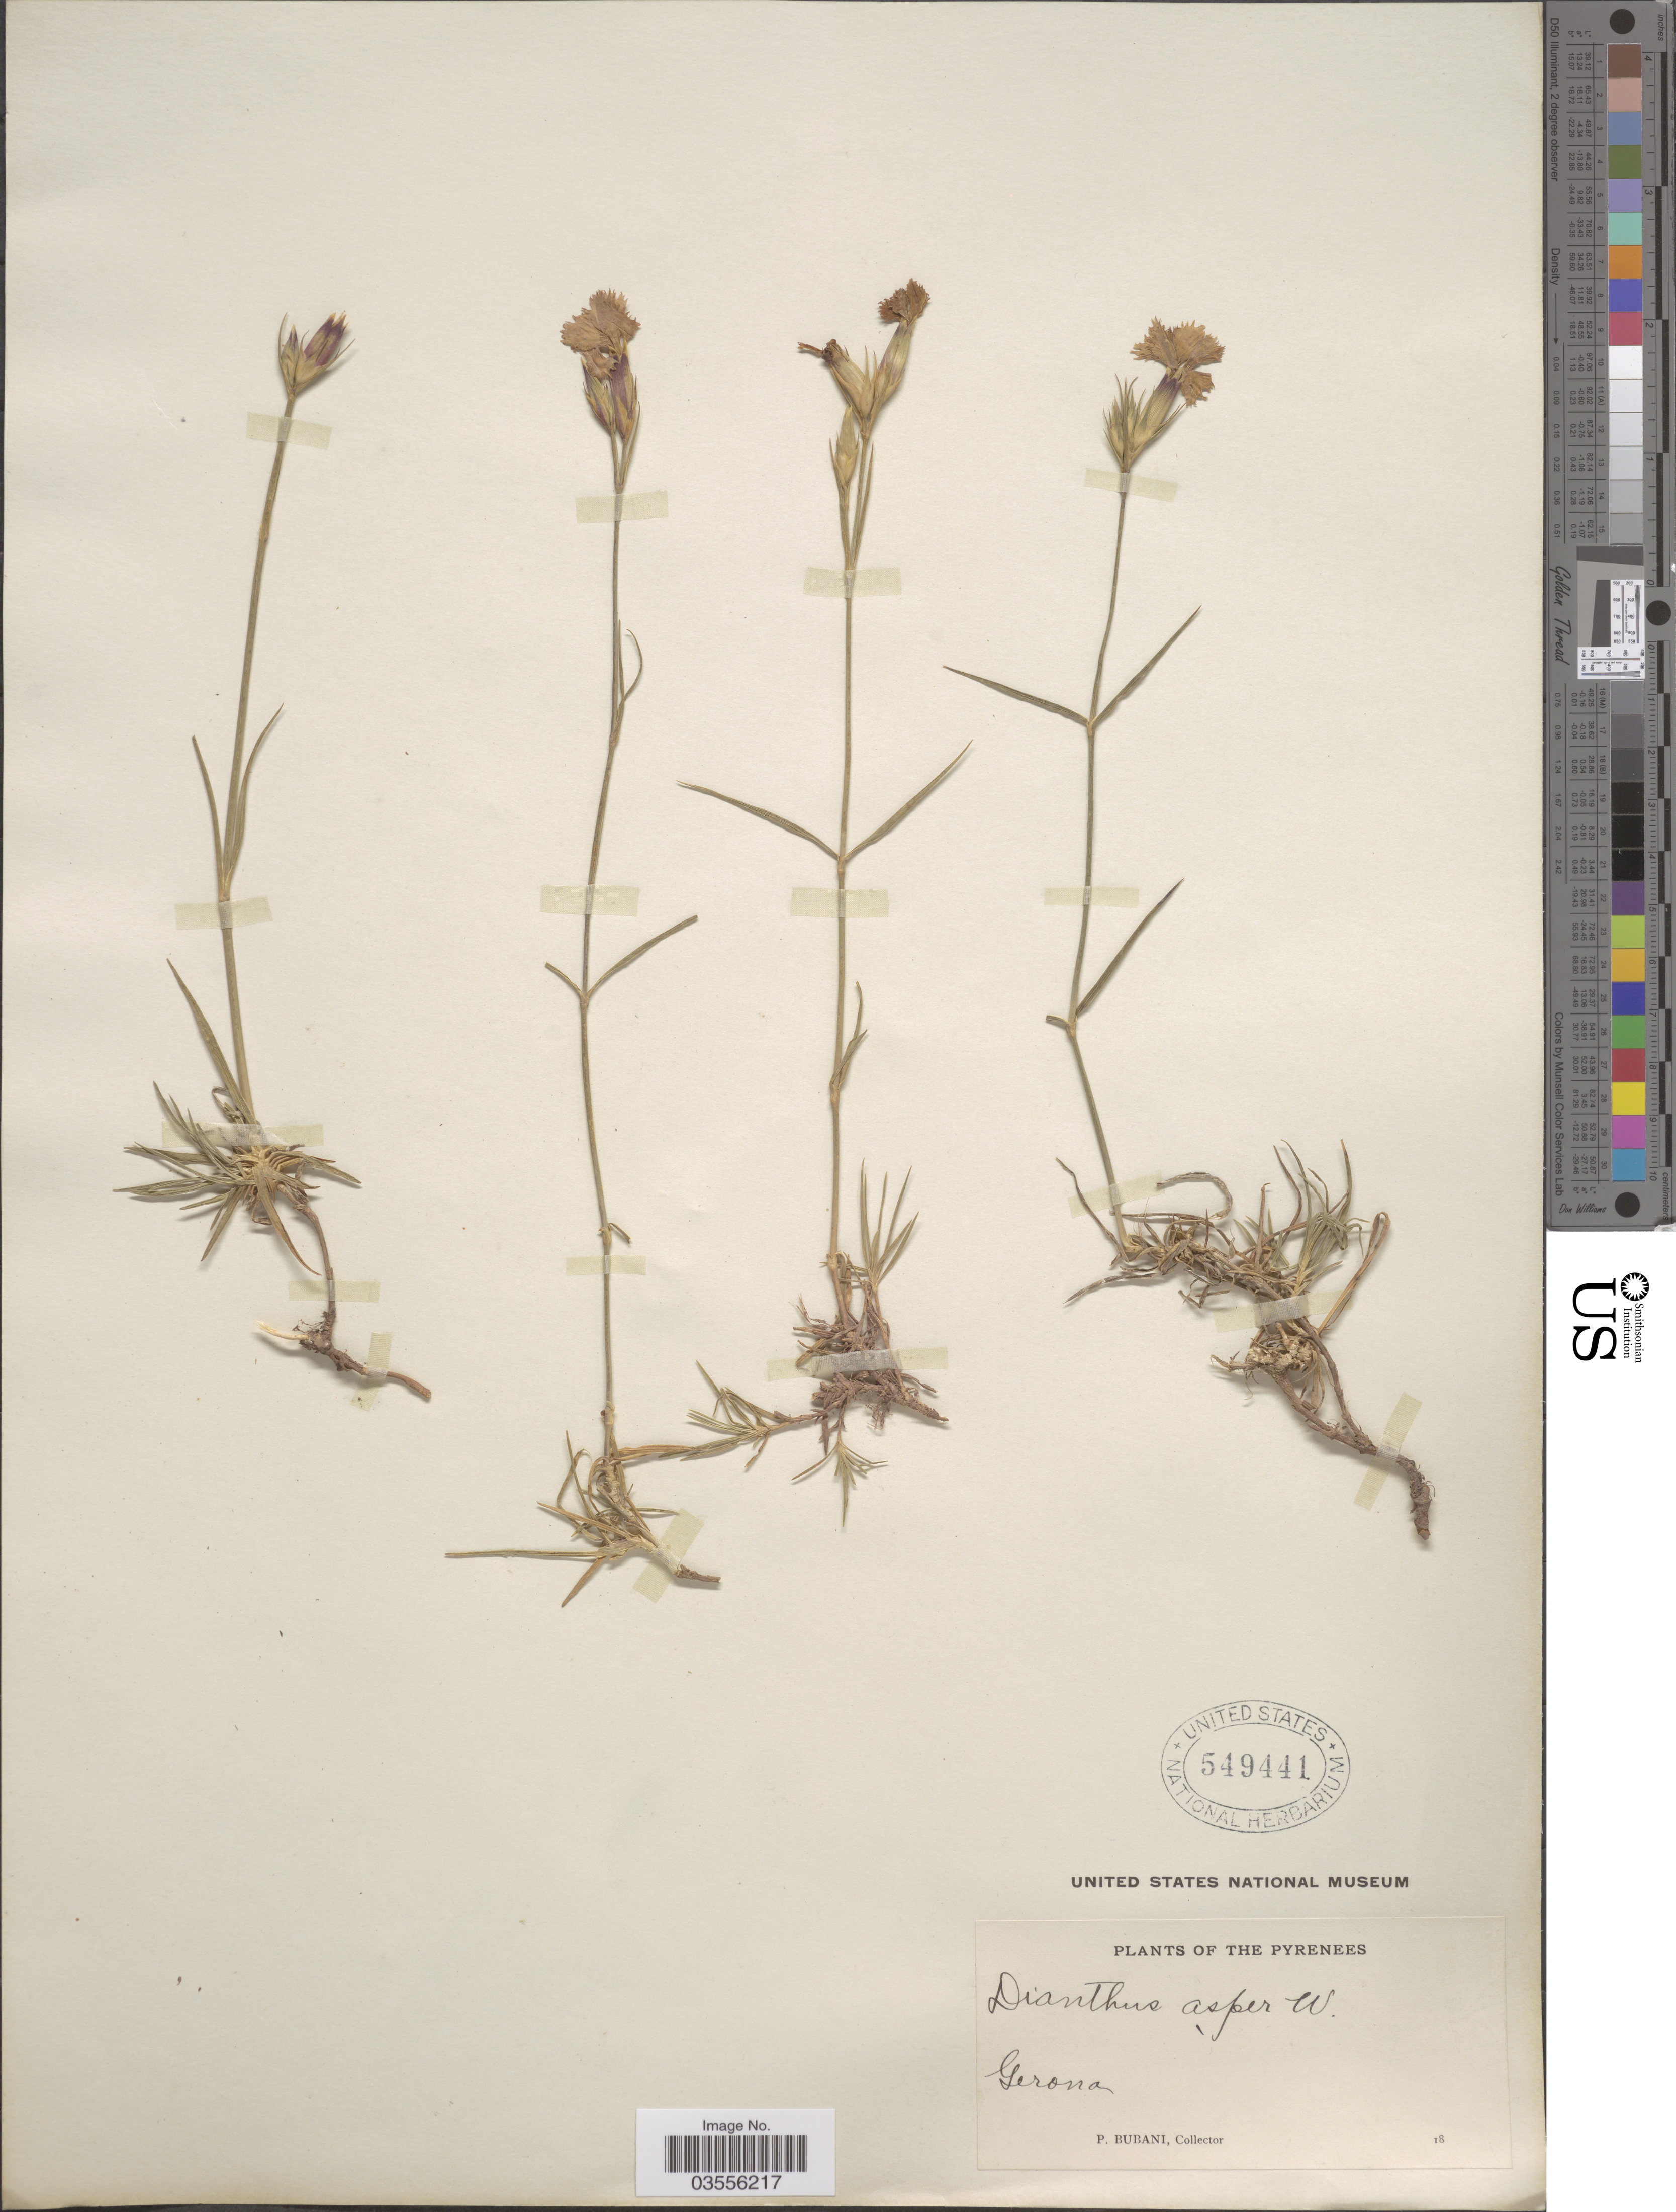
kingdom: Plantae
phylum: Tracheophyta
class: Magnoliopsida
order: Caryophyllales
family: Caryophyllaceae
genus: Dianthus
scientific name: Dianthus asper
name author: Willd.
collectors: P. Bubani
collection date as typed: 18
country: Spain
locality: Pyrenees. Gerona.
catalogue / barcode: US 549441